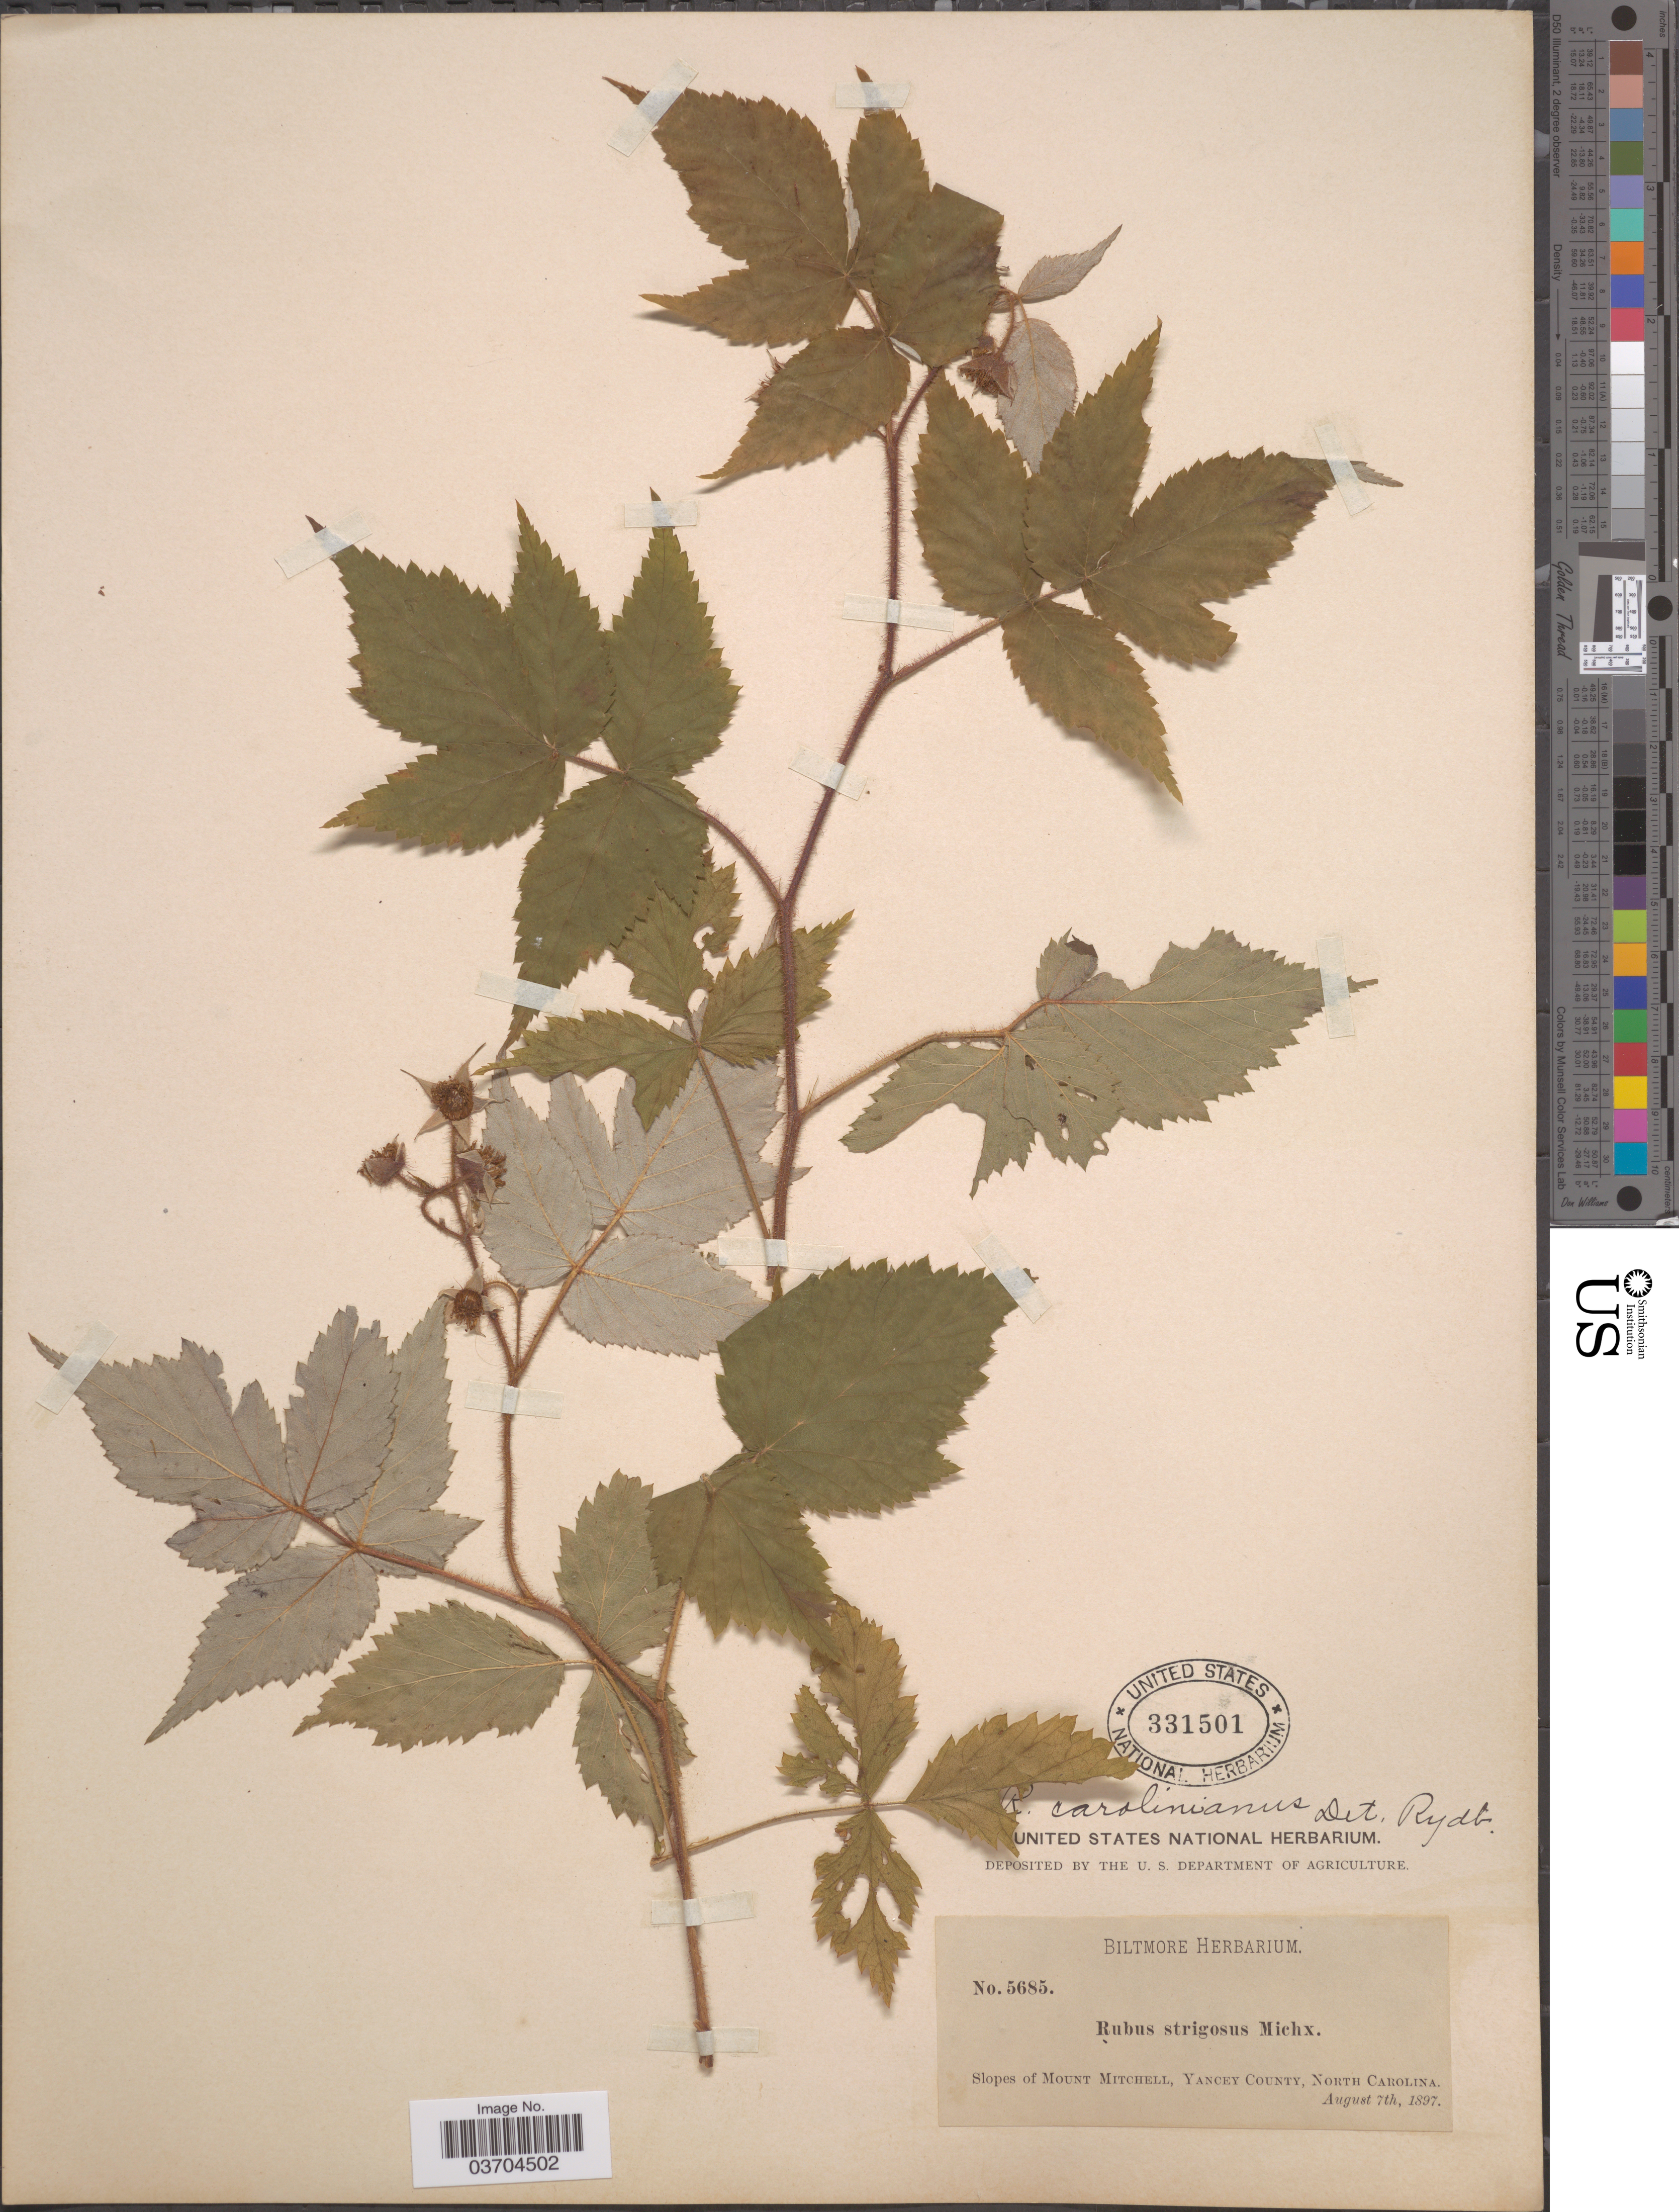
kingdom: Plantae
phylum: Tracheophyta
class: Magnoliopsida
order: Rosales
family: Rosaceae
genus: Rubus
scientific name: Rubus carolinianus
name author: Rydb.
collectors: ex herb. Biltmore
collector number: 5685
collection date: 1897-08-07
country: United States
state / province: North Carolina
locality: Slopes of Mount Mitchell, Yancey County.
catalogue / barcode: US 331501